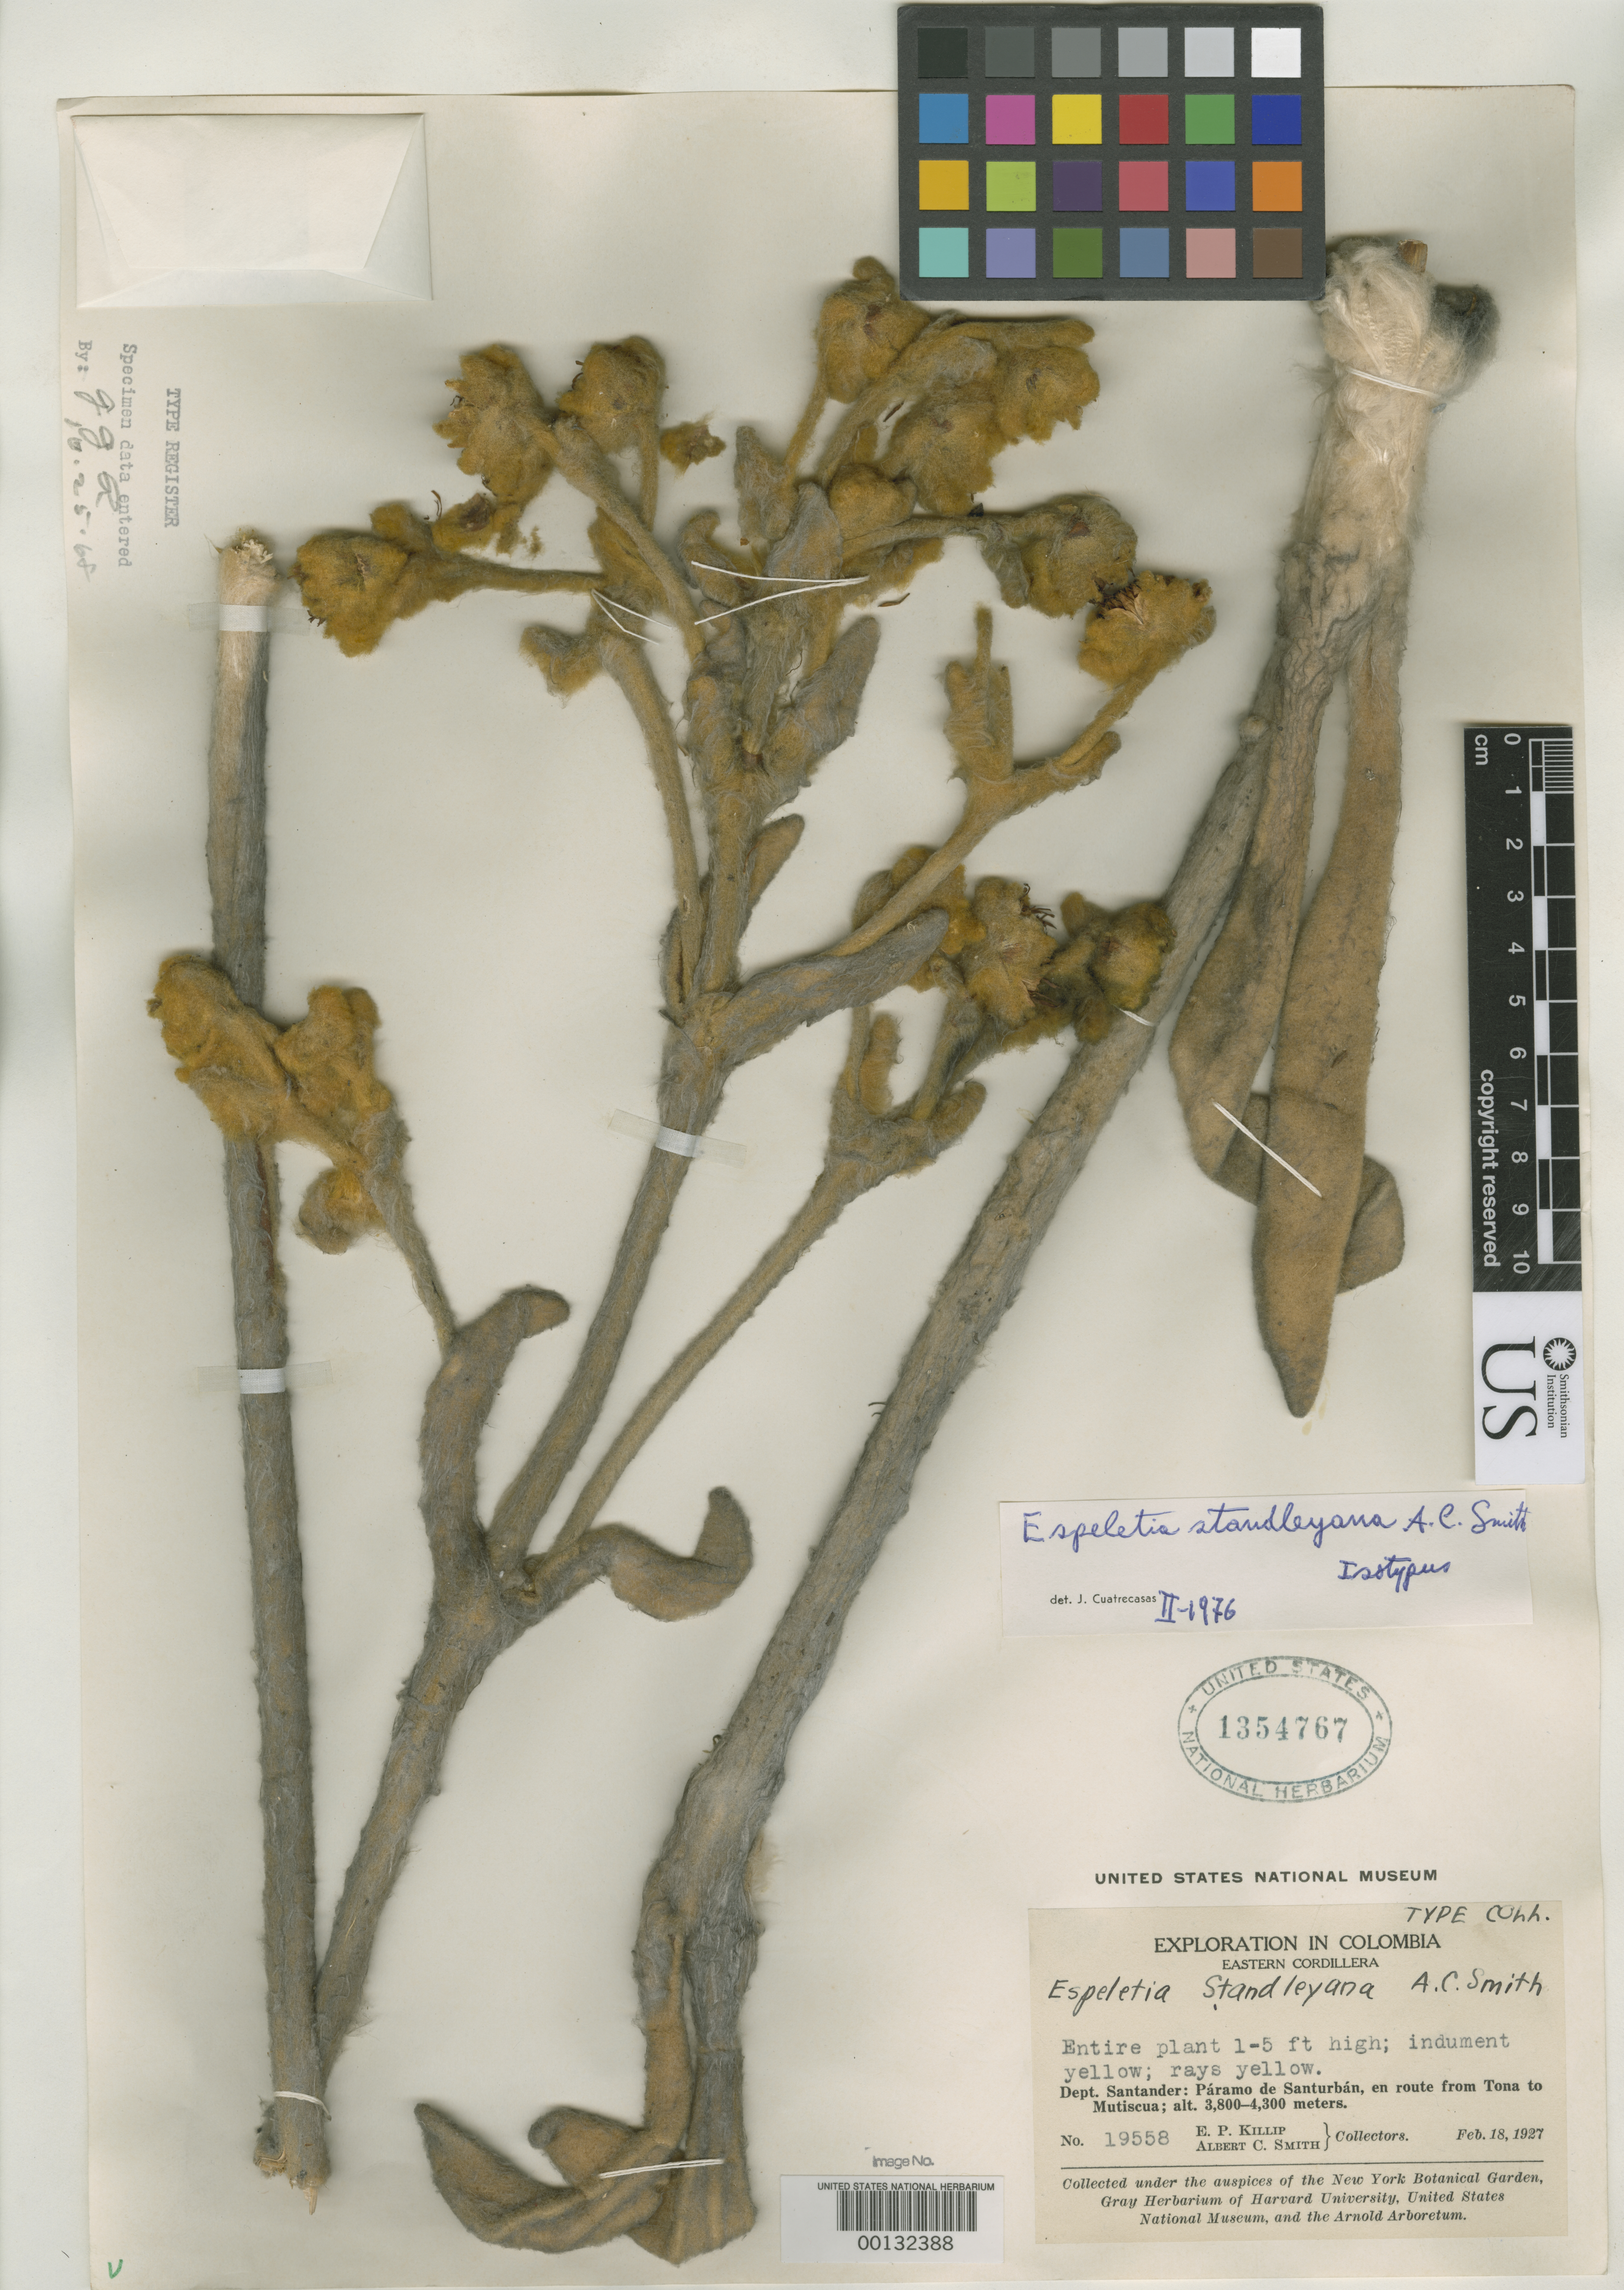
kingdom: Plantae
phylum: Tracheophyta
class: Magnoliopsida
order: Asterales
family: Asteraceae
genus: Espeletia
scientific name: Espeletia standleyana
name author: A.C. Sm.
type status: Isotype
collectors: E. P. Killip & A. C. Smith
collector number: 19558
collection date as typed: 18 Feb 1927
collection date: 1927-02-18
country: Colombia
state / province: Santander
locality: Páramo de San Turban, en route from Tona to Mutiscua.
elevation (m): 3800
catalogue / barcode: US 1354767